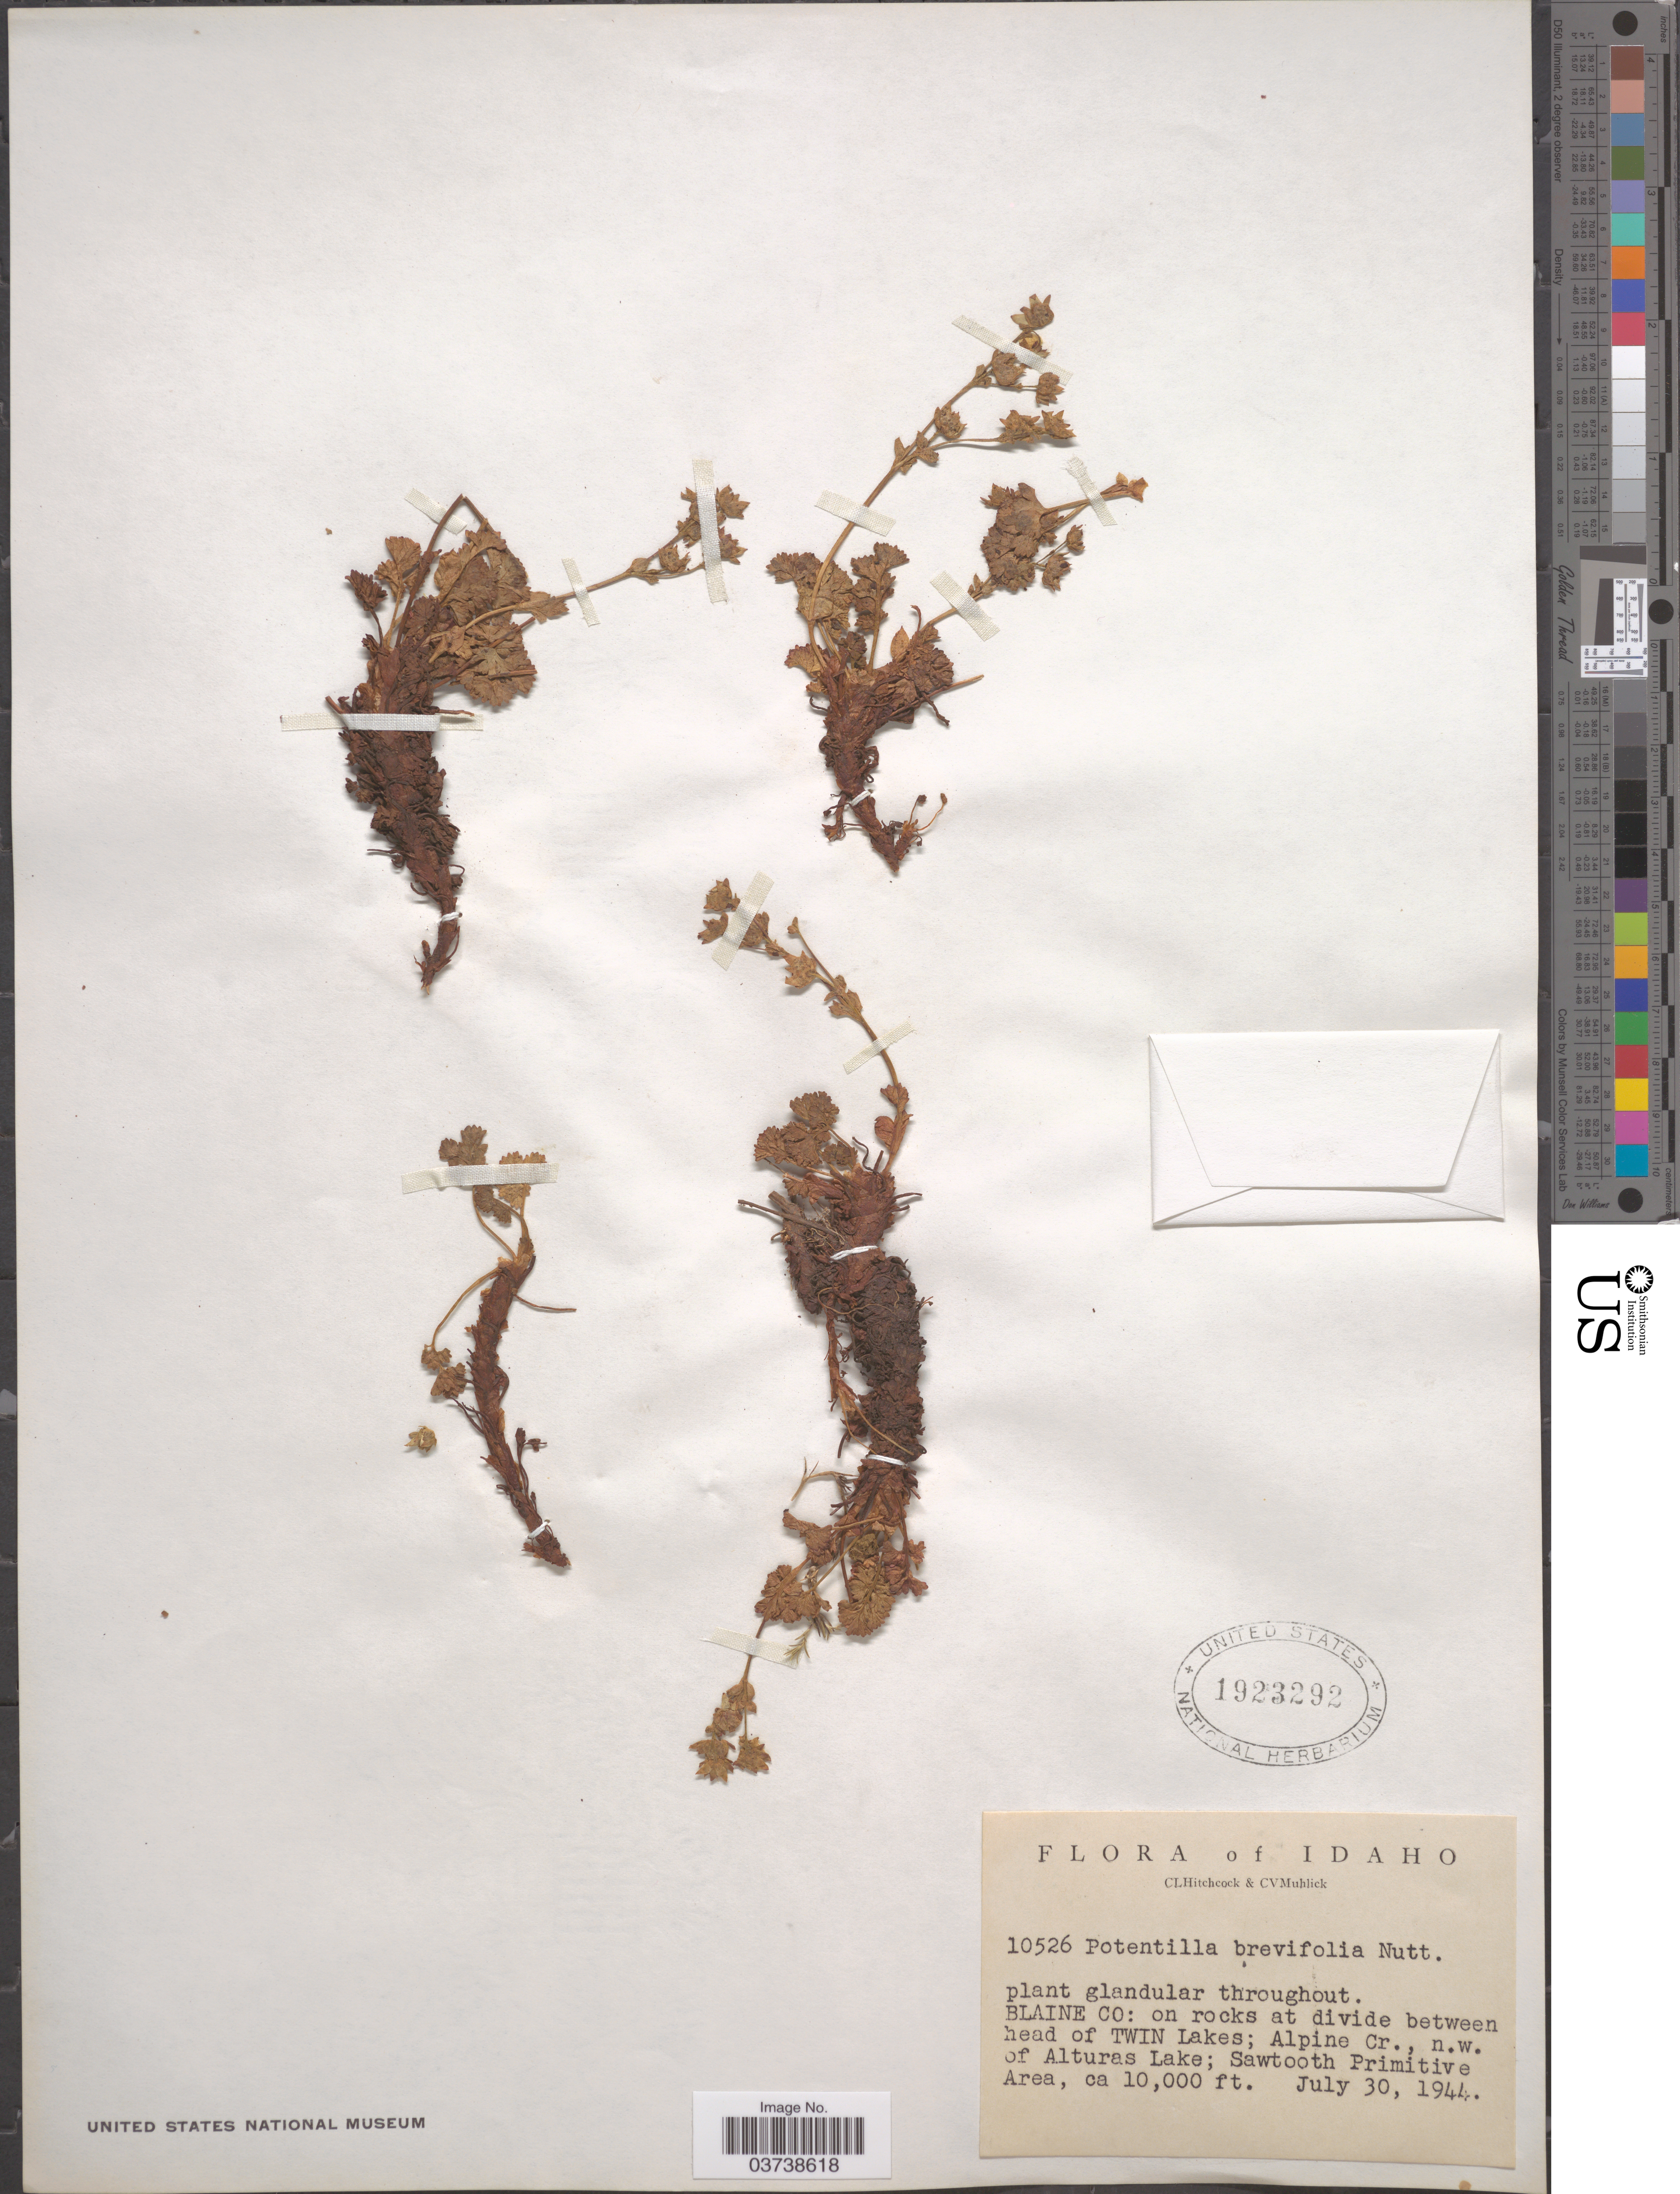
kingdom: Plantae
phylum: Tracheophyta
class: Magnoliopsida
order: Rosales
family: Rosaceae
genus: Potentilla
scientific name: Potentilla brevifolia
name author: Nutt.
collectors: C. L. Hitchcock & C. V. Muhlick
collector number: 10526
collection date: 1944-07-30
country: United States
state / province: Idaho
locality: Blaine Co: on rocks at divide between head of TWIN Lakes; Alpine Cr., n.w. of Alturas Lake; Sawtooth Primitive Area.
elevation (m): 3048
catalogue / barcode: US 1923292